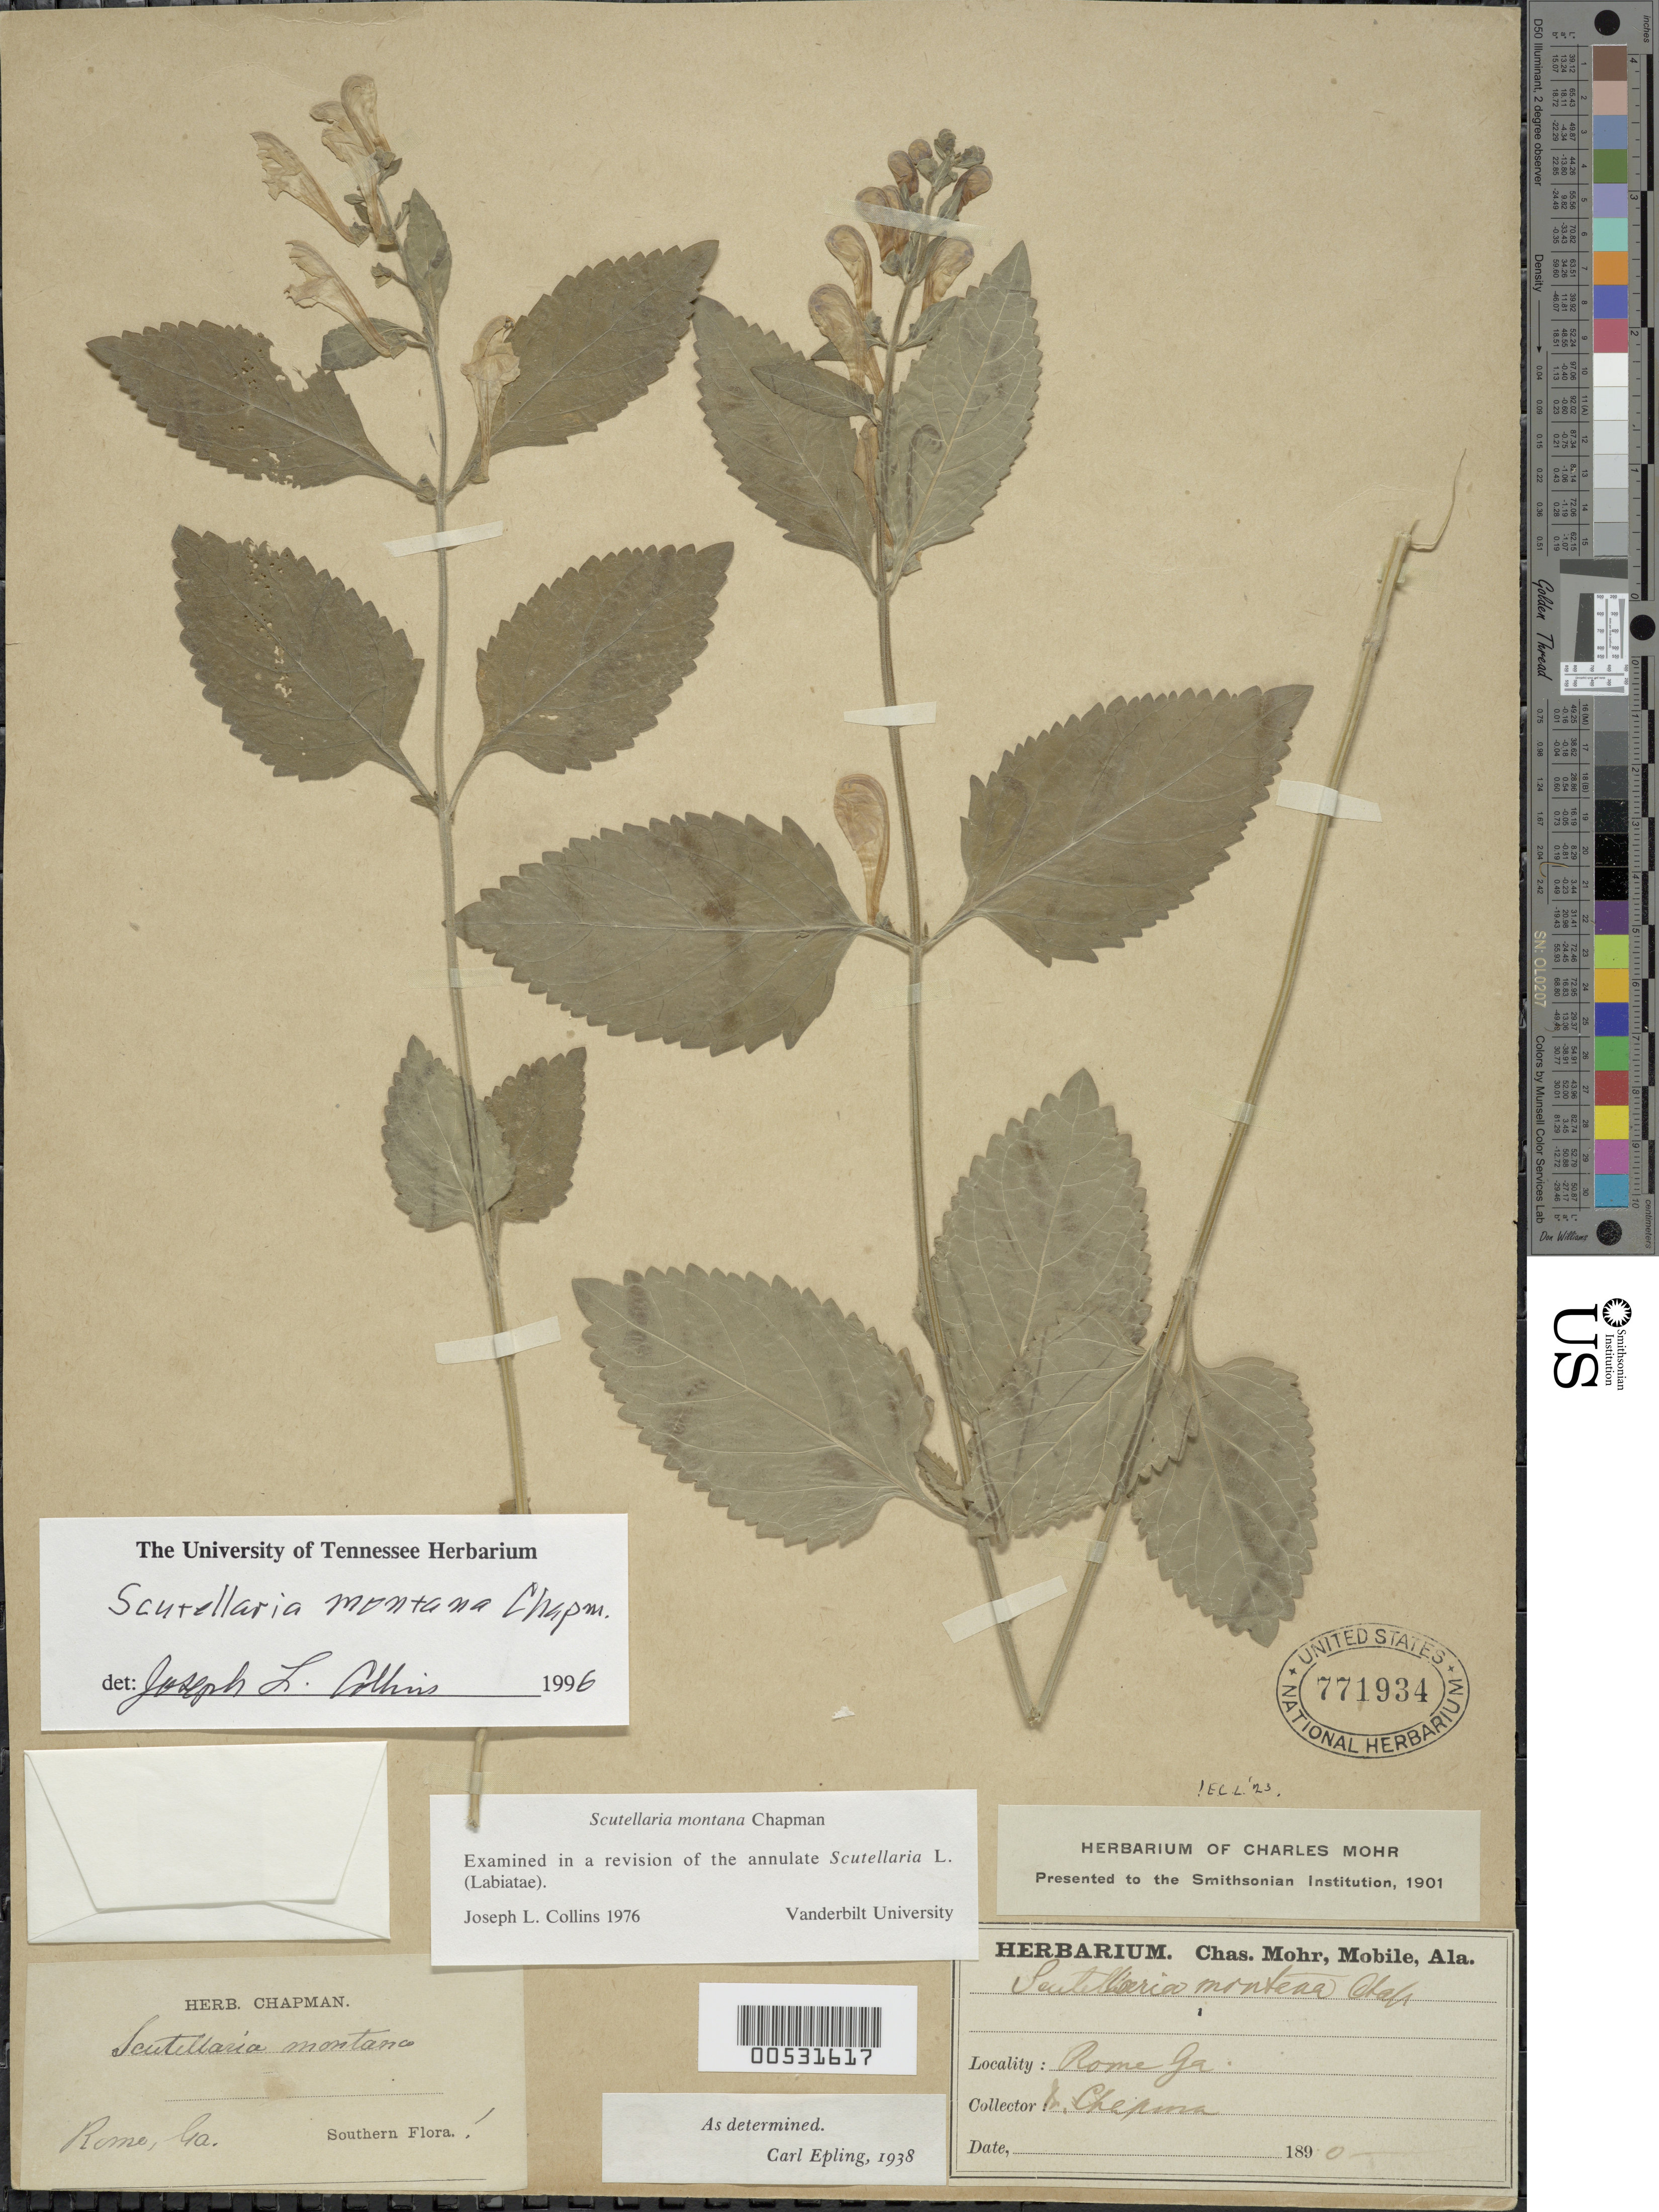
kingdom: Plantae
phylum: Tracheophyta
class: Magnoliopsida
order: Lamiales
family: Lamiaceae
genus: Scutellaria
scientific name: Scutellaria montana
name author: Chapm.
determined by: Collins, J. L.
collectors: ex herb. Chapman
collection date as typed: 1890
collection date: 1890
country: United States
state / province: Georgia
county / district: Floyd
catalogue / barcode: US 771934